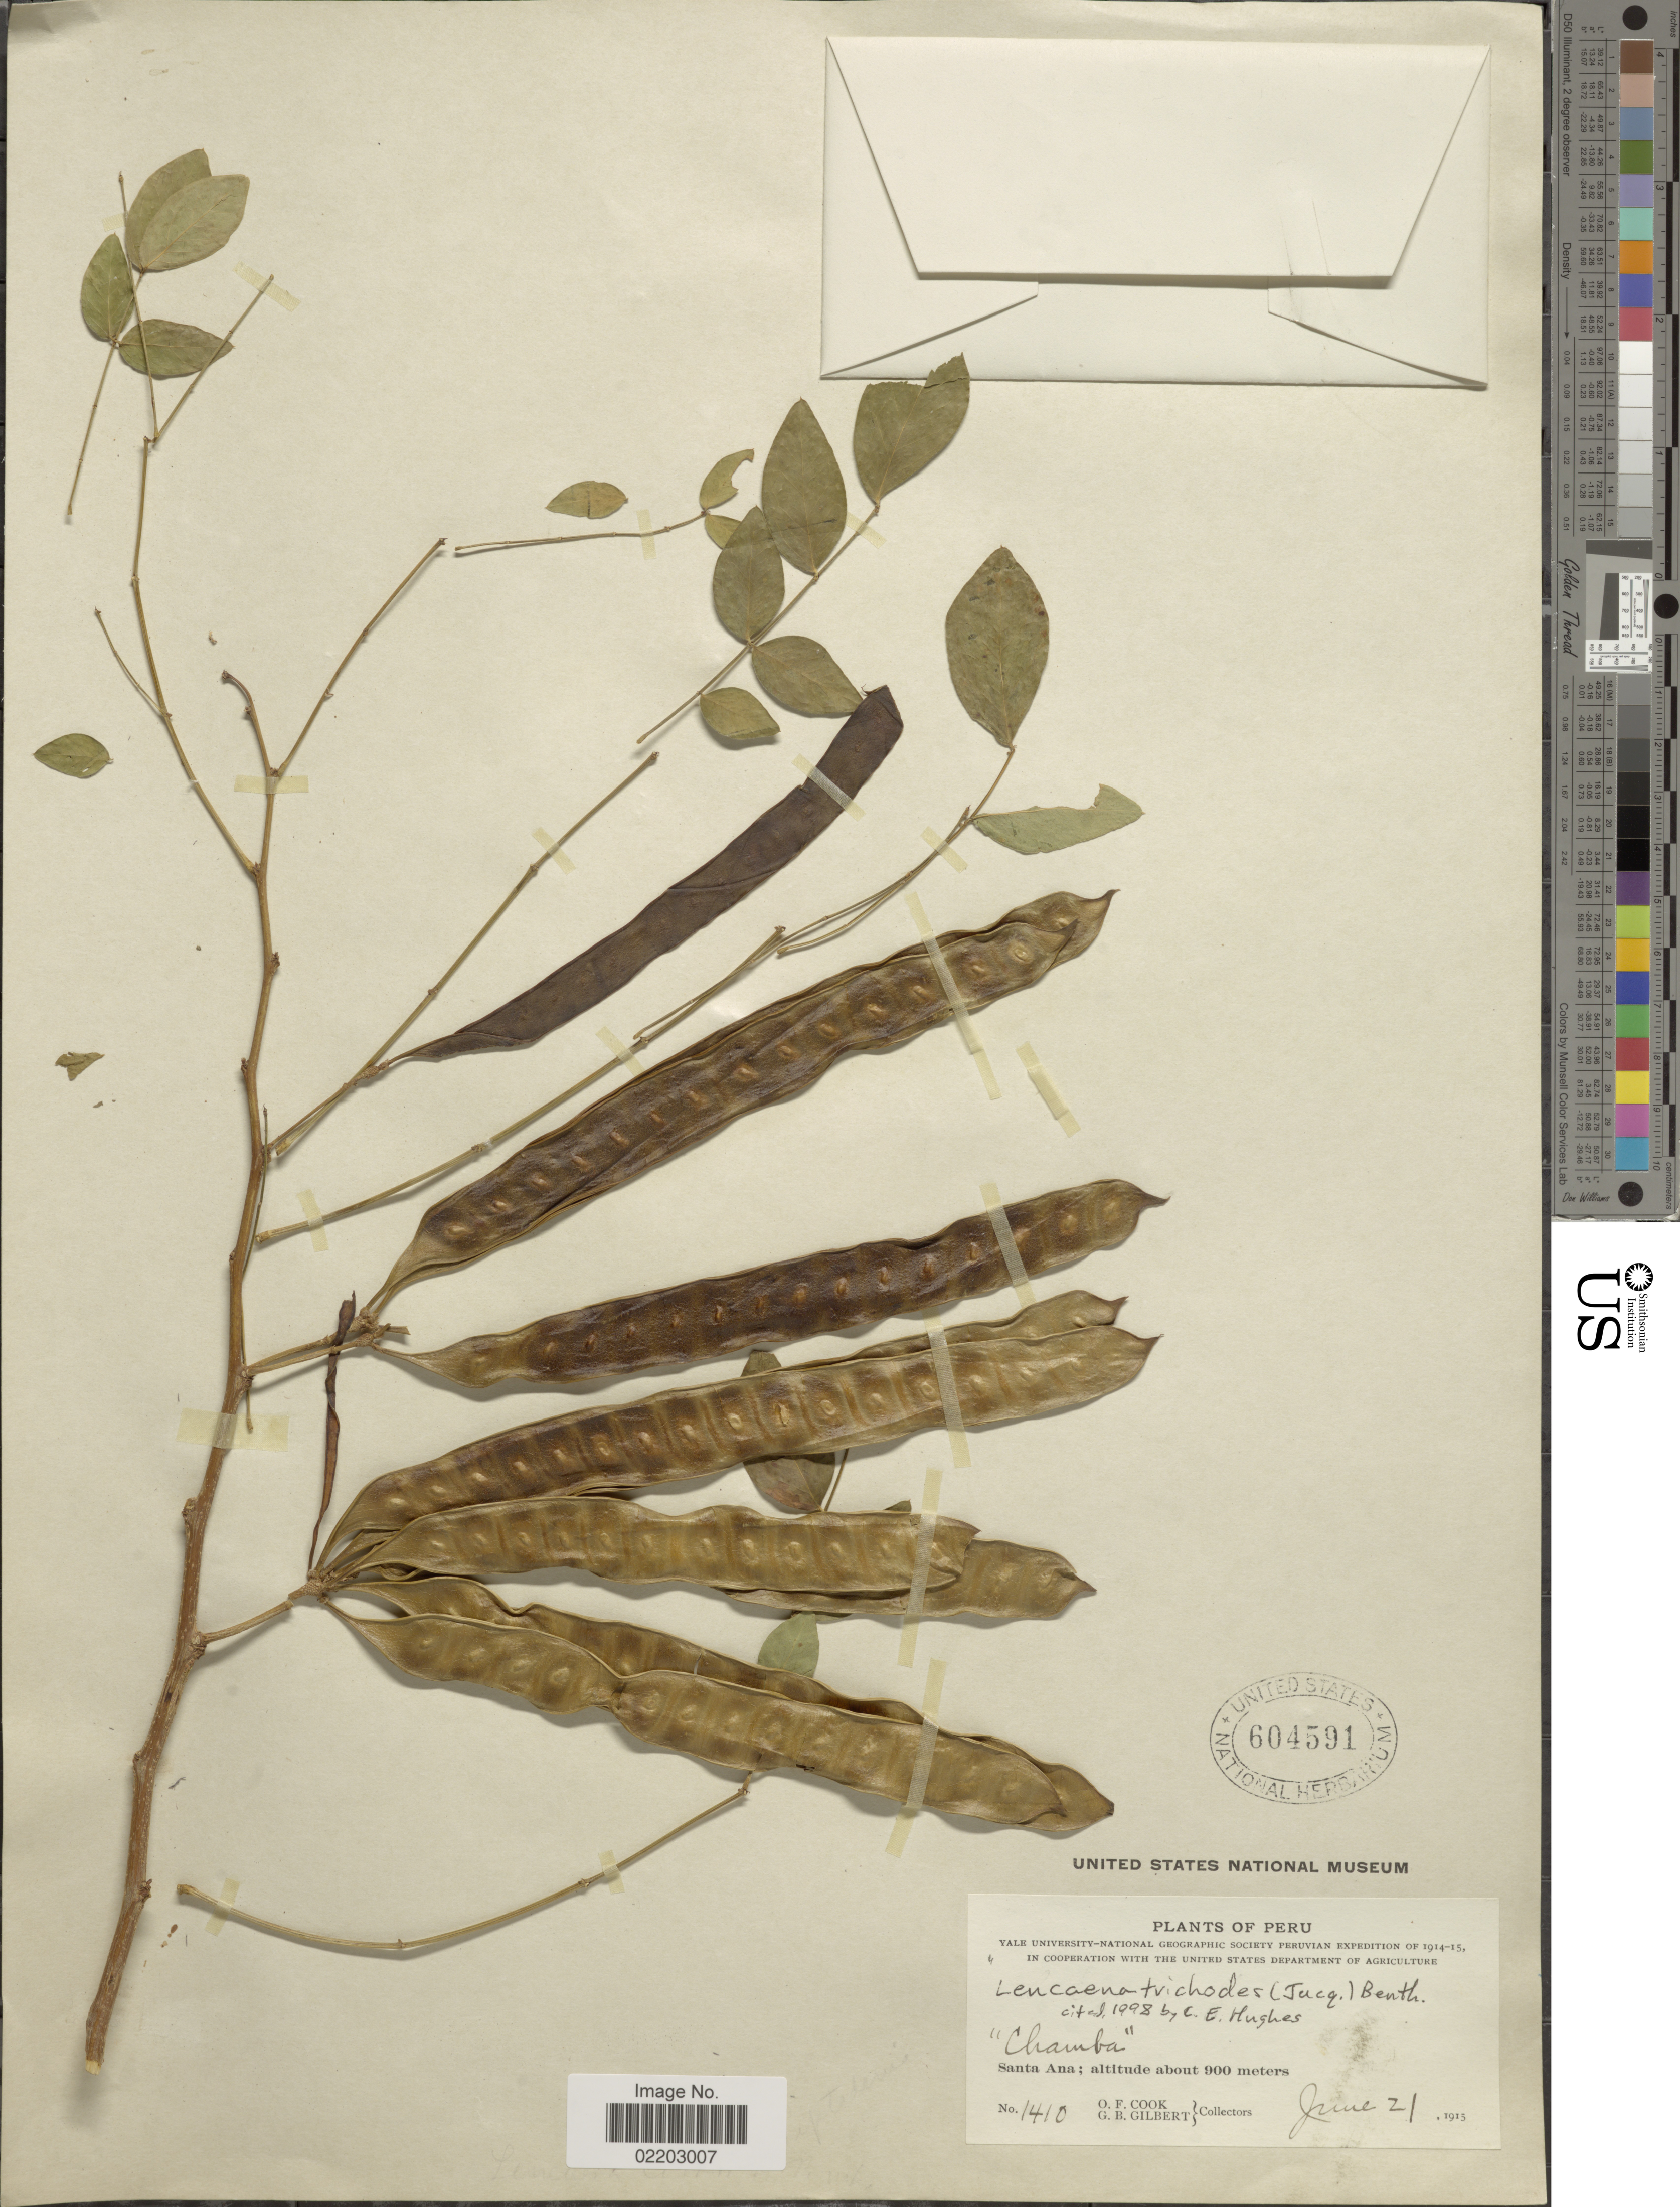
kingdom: Plantae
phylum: Tracheophyta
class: Magnoliopsida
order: Fabales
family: Fabaceae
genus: Leucaena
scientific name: Leucaena trichodes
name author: (Jacq.) Benth.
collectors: O. F. Cook & G. B. Gilbert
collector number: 1410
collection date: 1915-06-21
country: Peru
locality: Santa Ana.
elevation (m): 900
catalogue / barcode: US 604591